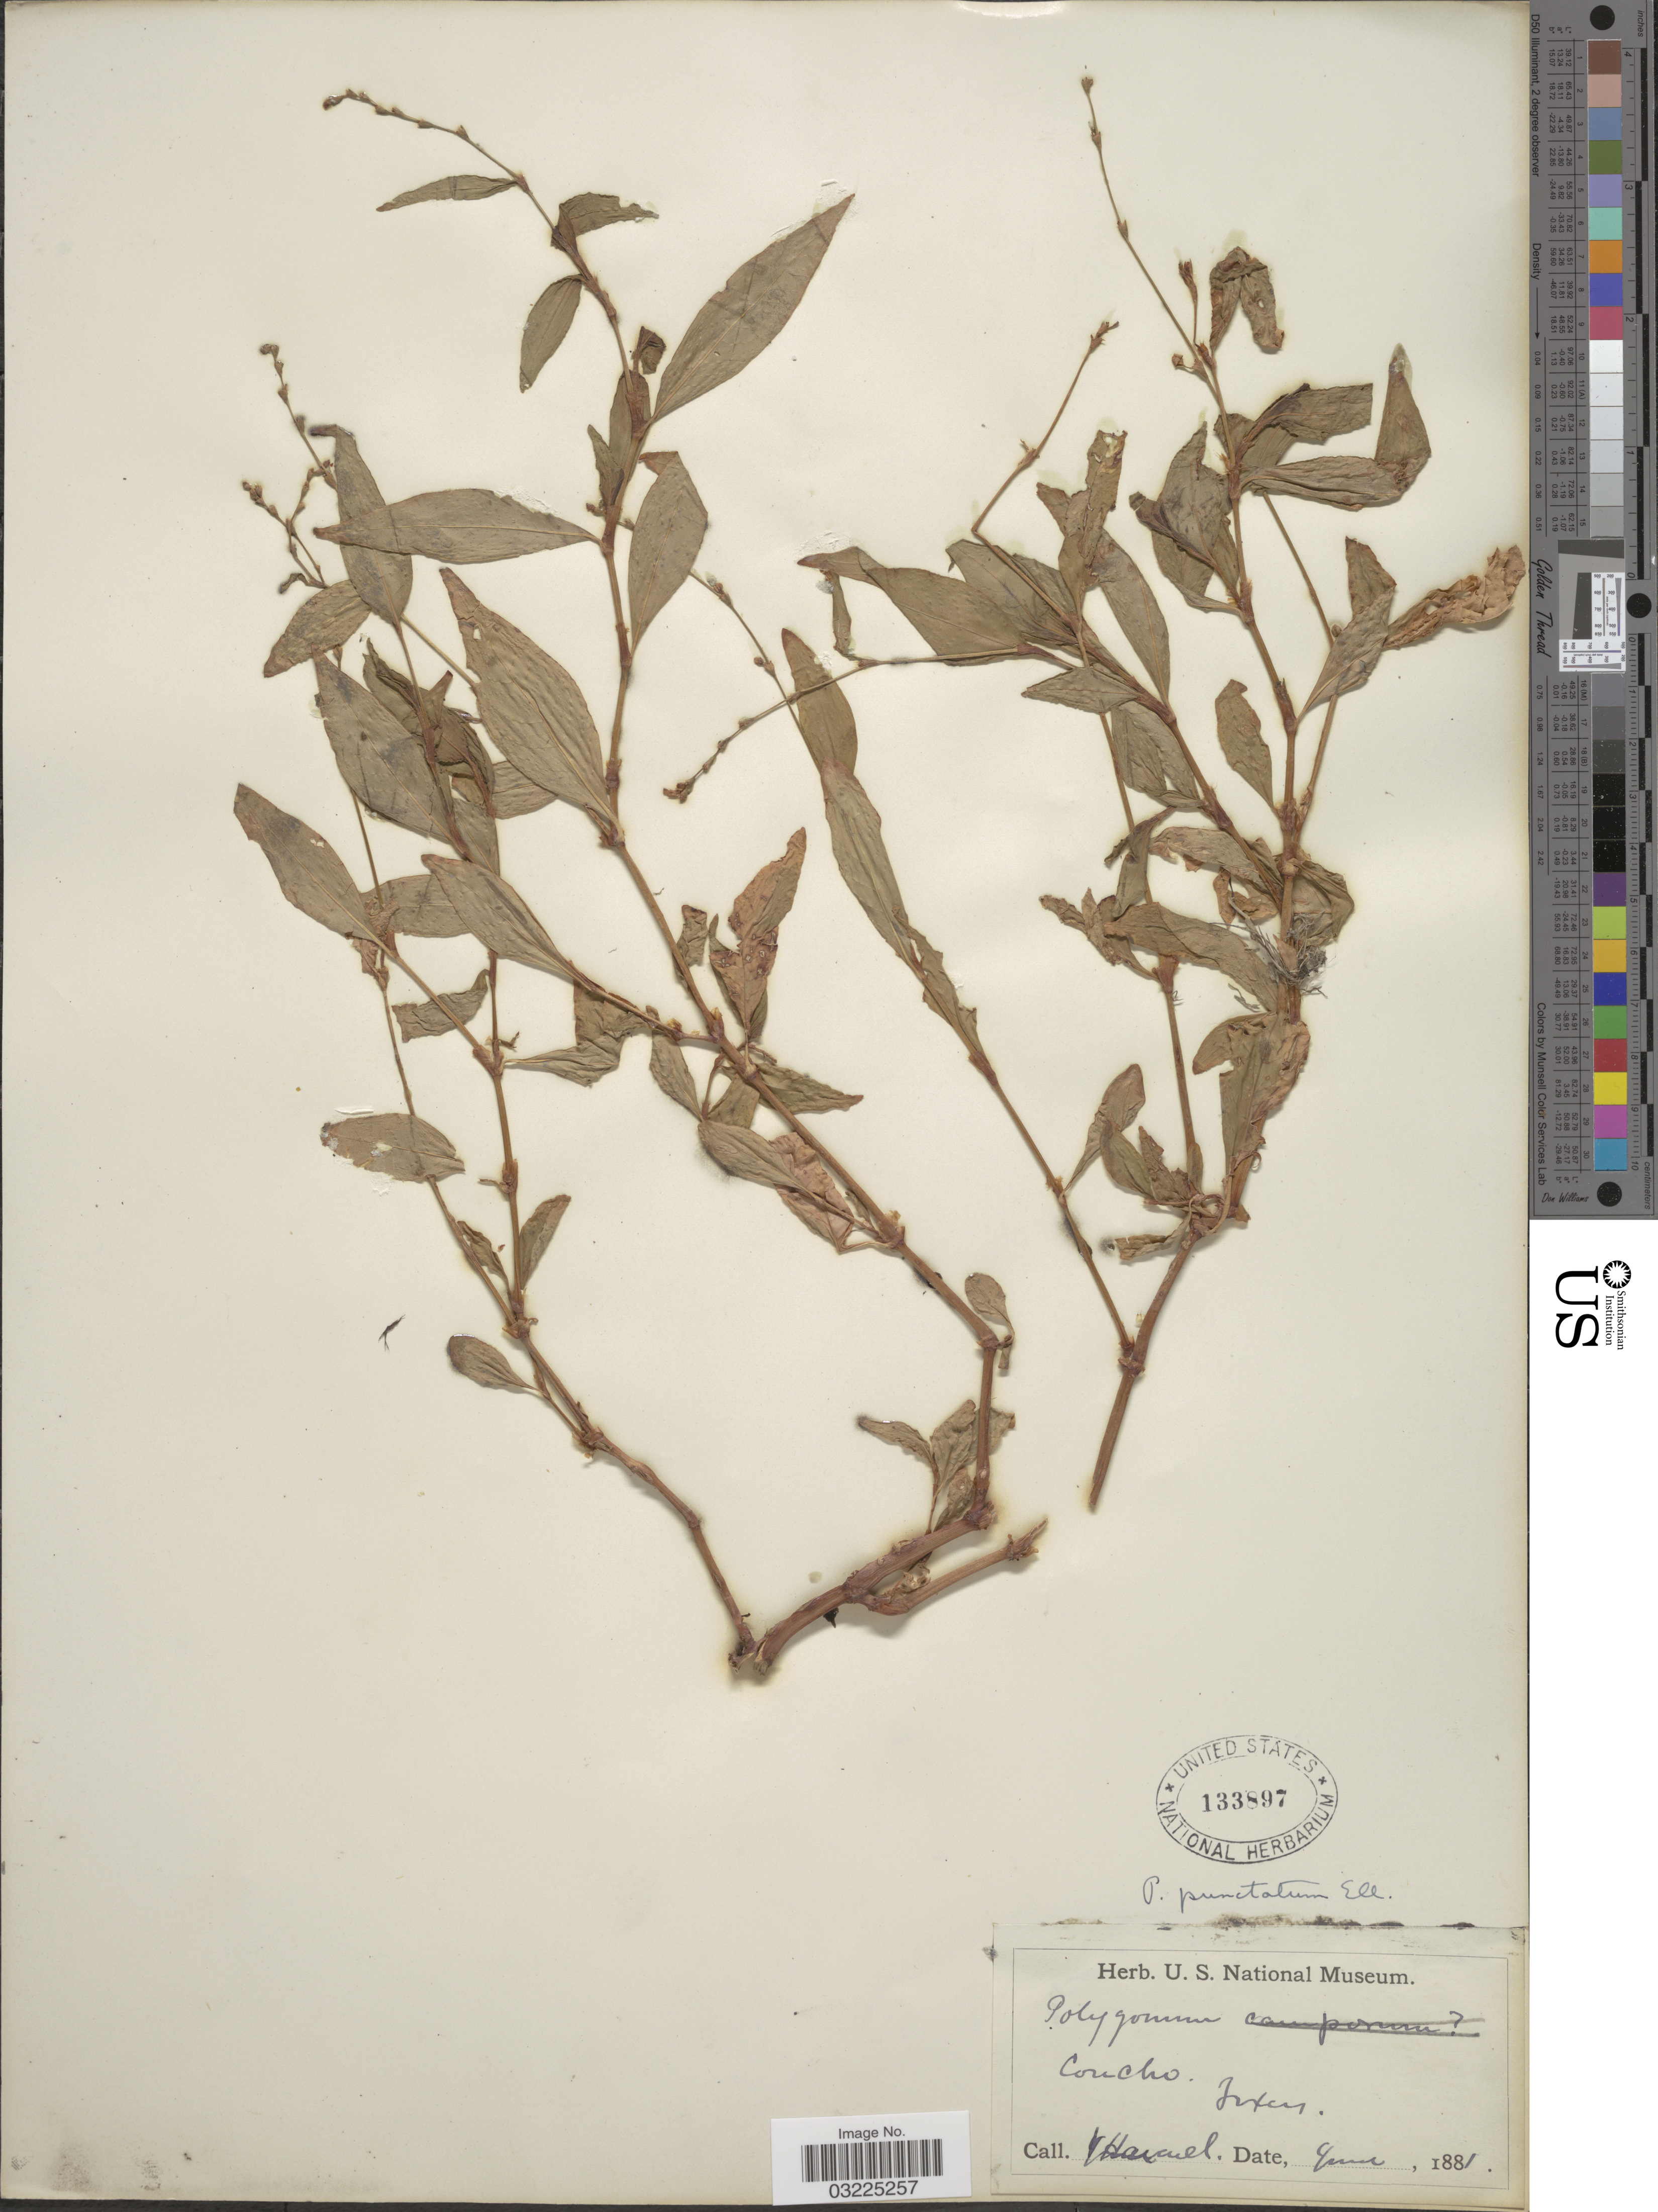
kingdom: Plantae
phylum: Tracheophyta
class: Magnoliopsida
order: Caryophyllales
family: Polygonaceae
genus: Persicaria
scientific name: Persicaria punctata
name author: (Elliott) Small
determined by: Atha, D. E.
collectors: V. Havard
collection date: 1881-06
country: United States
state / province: Texas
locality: Concho.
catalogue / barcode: US 133897